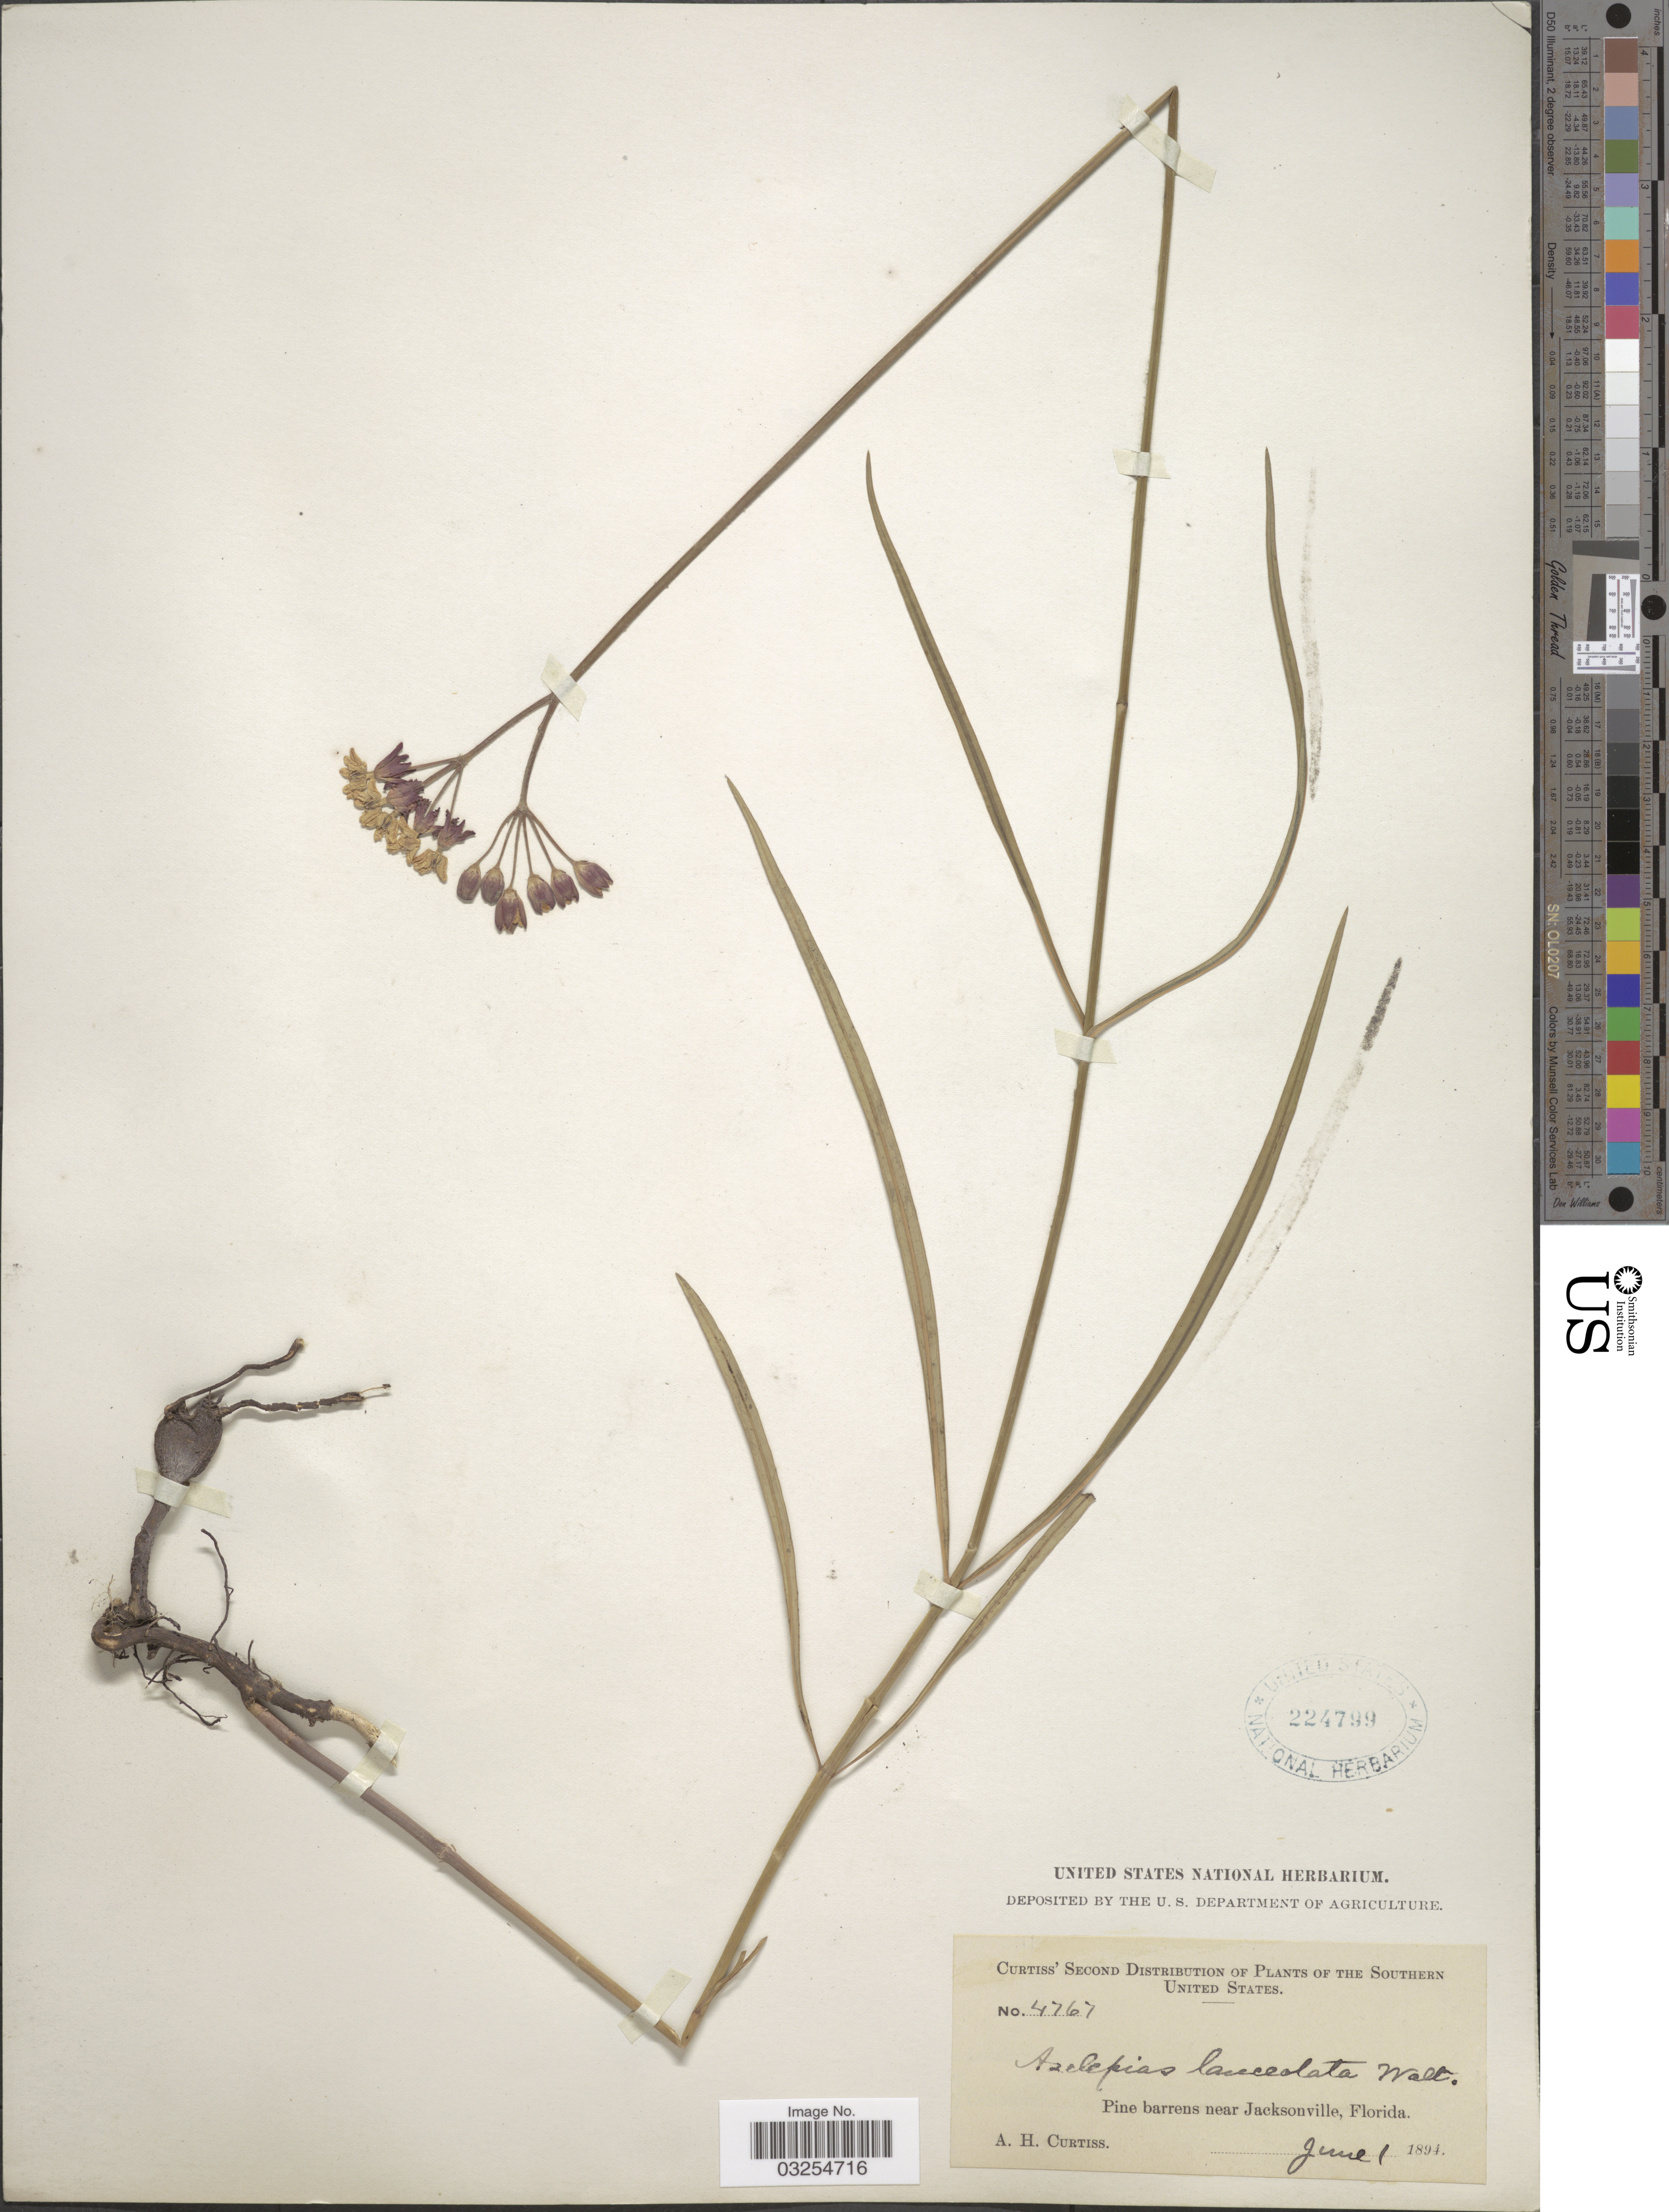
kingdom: Plantae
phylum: Tracheophyta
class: Magnoliopsida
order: Gentianales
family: Apocynaceae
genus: Asclepias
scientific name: Asclepias lanceolata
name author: Walter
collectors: A. H. Curtiss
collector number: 4767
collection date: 1894-06-01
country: United States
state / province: Florida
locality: Southern United States. Pine barrens near Jacksonville.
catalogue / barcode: US 224799